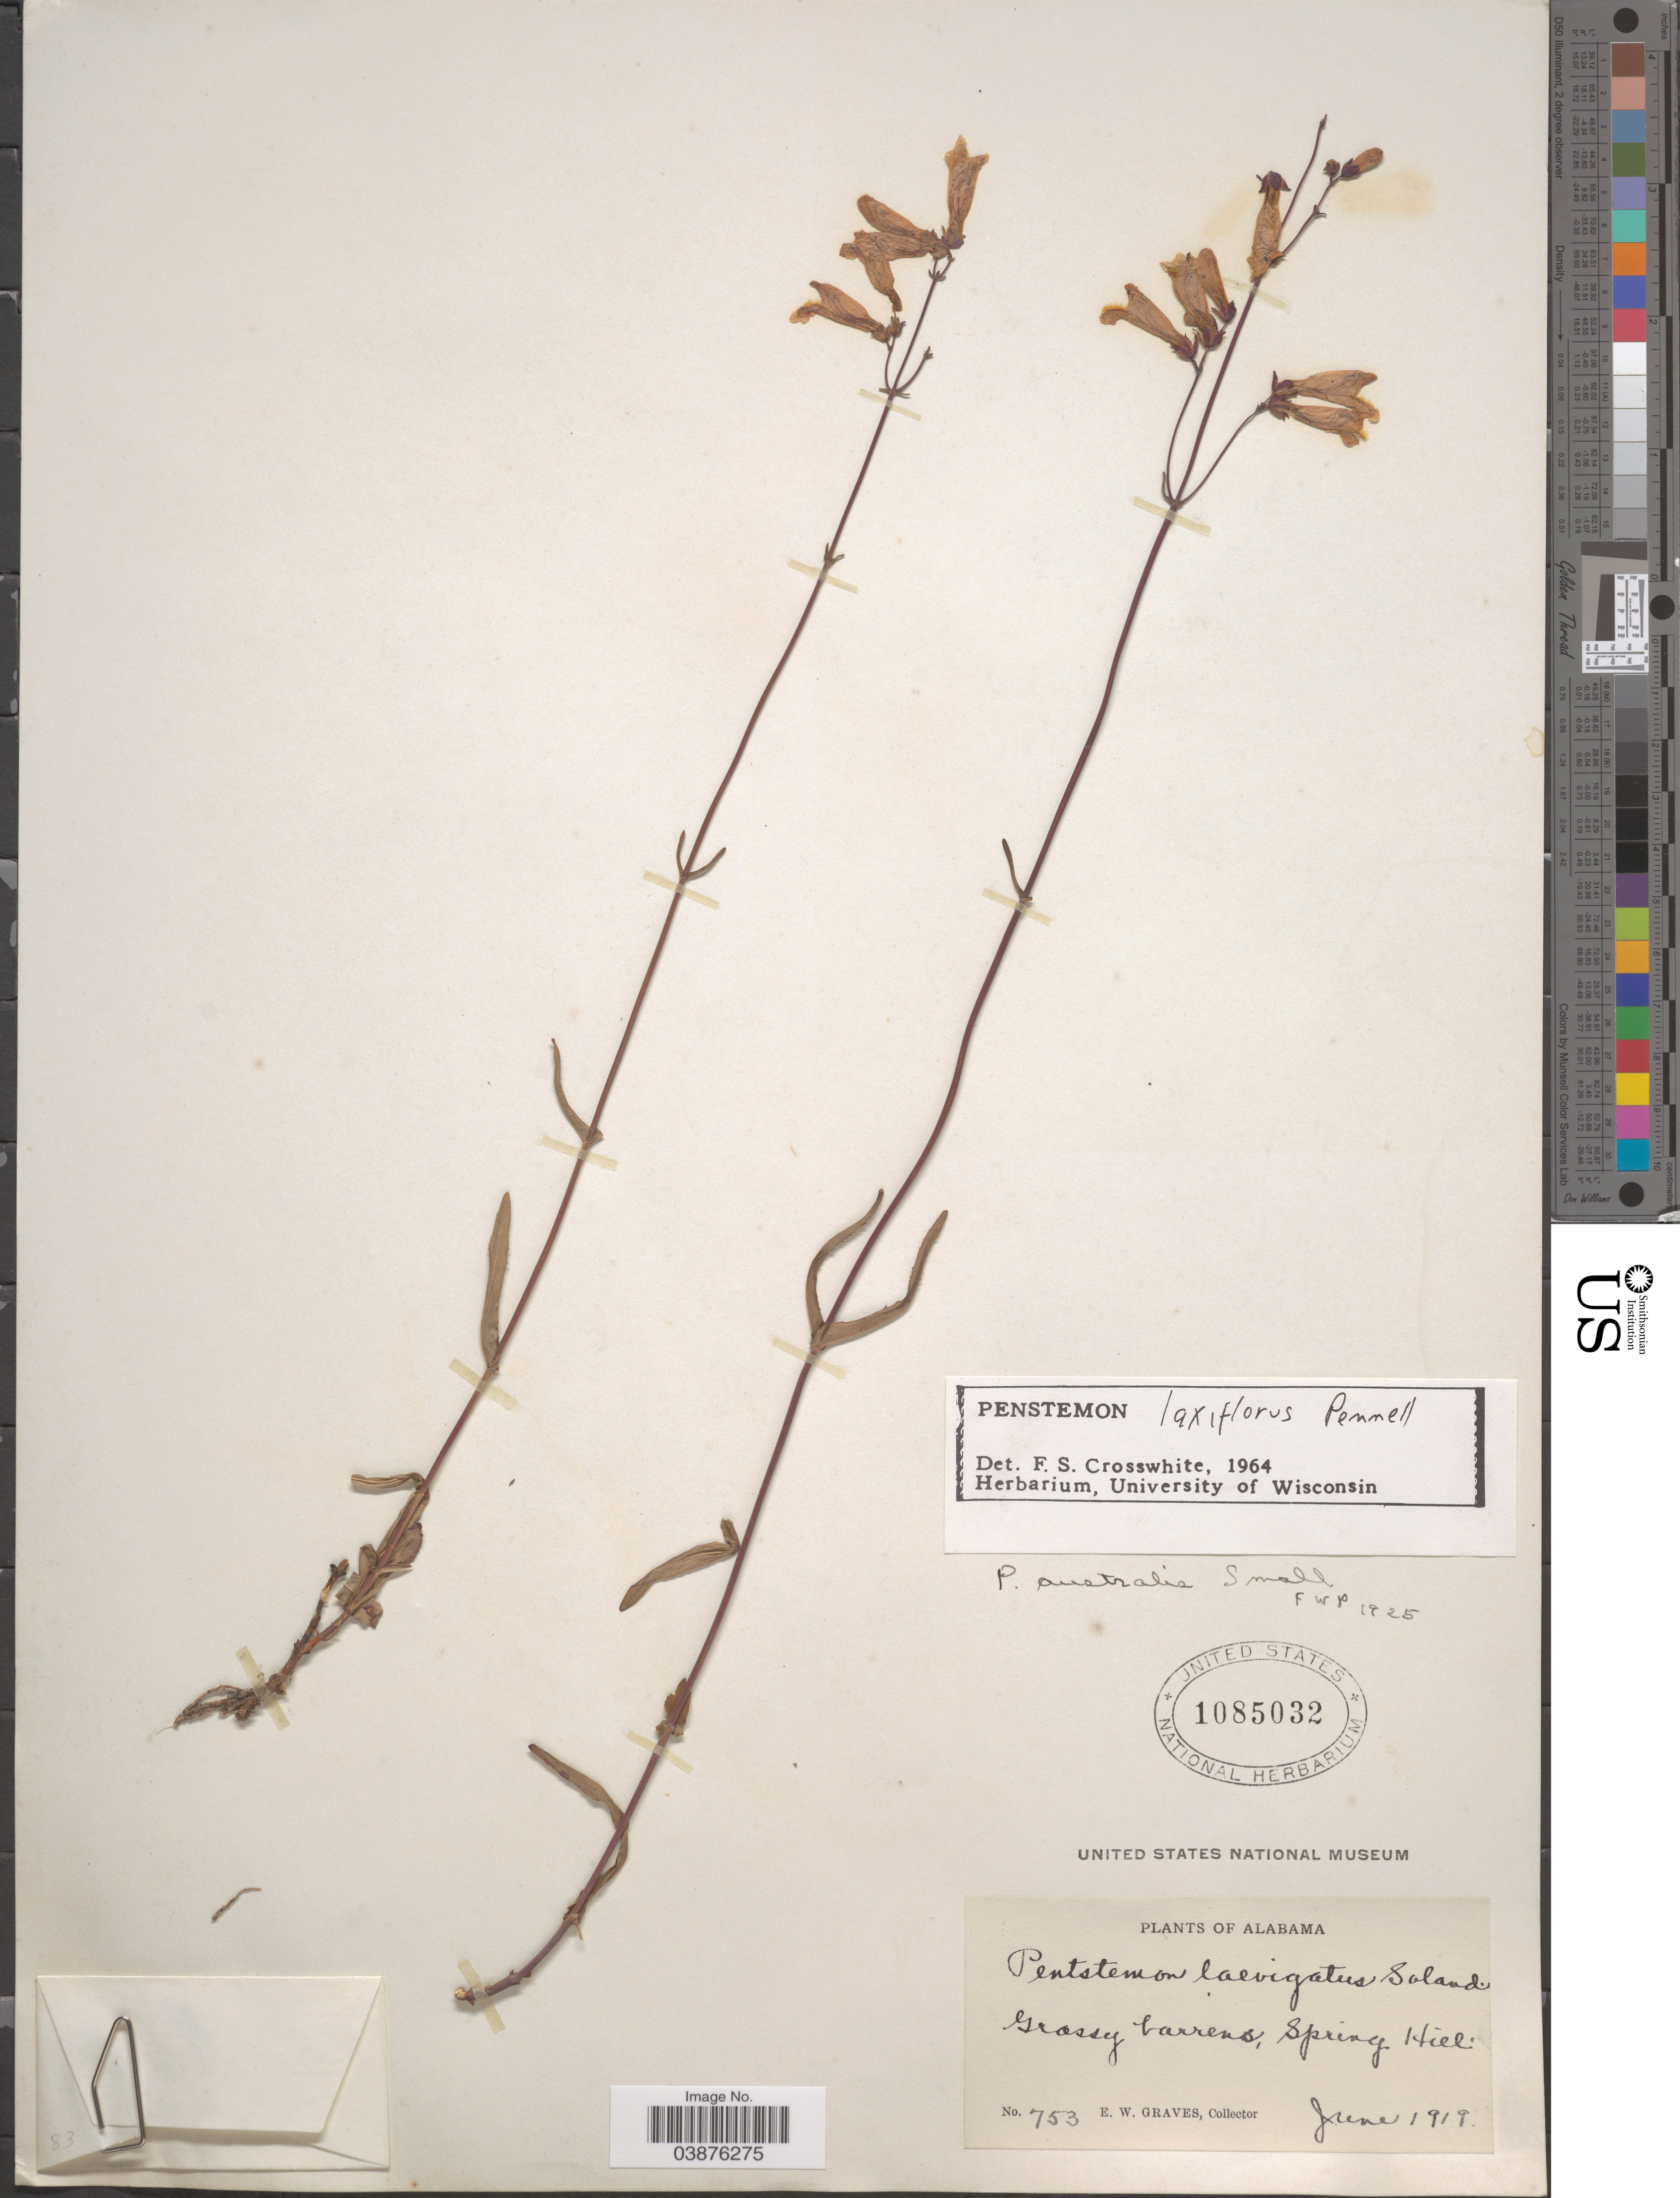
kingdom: Plantae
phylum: Tracheophyta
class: Magnoliopsida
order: Lamiales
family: Plantaginaceae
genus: Penstemon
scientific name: Penstemon laxiflorus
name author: Pennell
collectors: E. Graves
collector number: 753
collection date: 1919-06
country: United States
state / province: Alabama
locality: Grassy barrens, Spring Hill.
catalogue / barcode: US 1085032